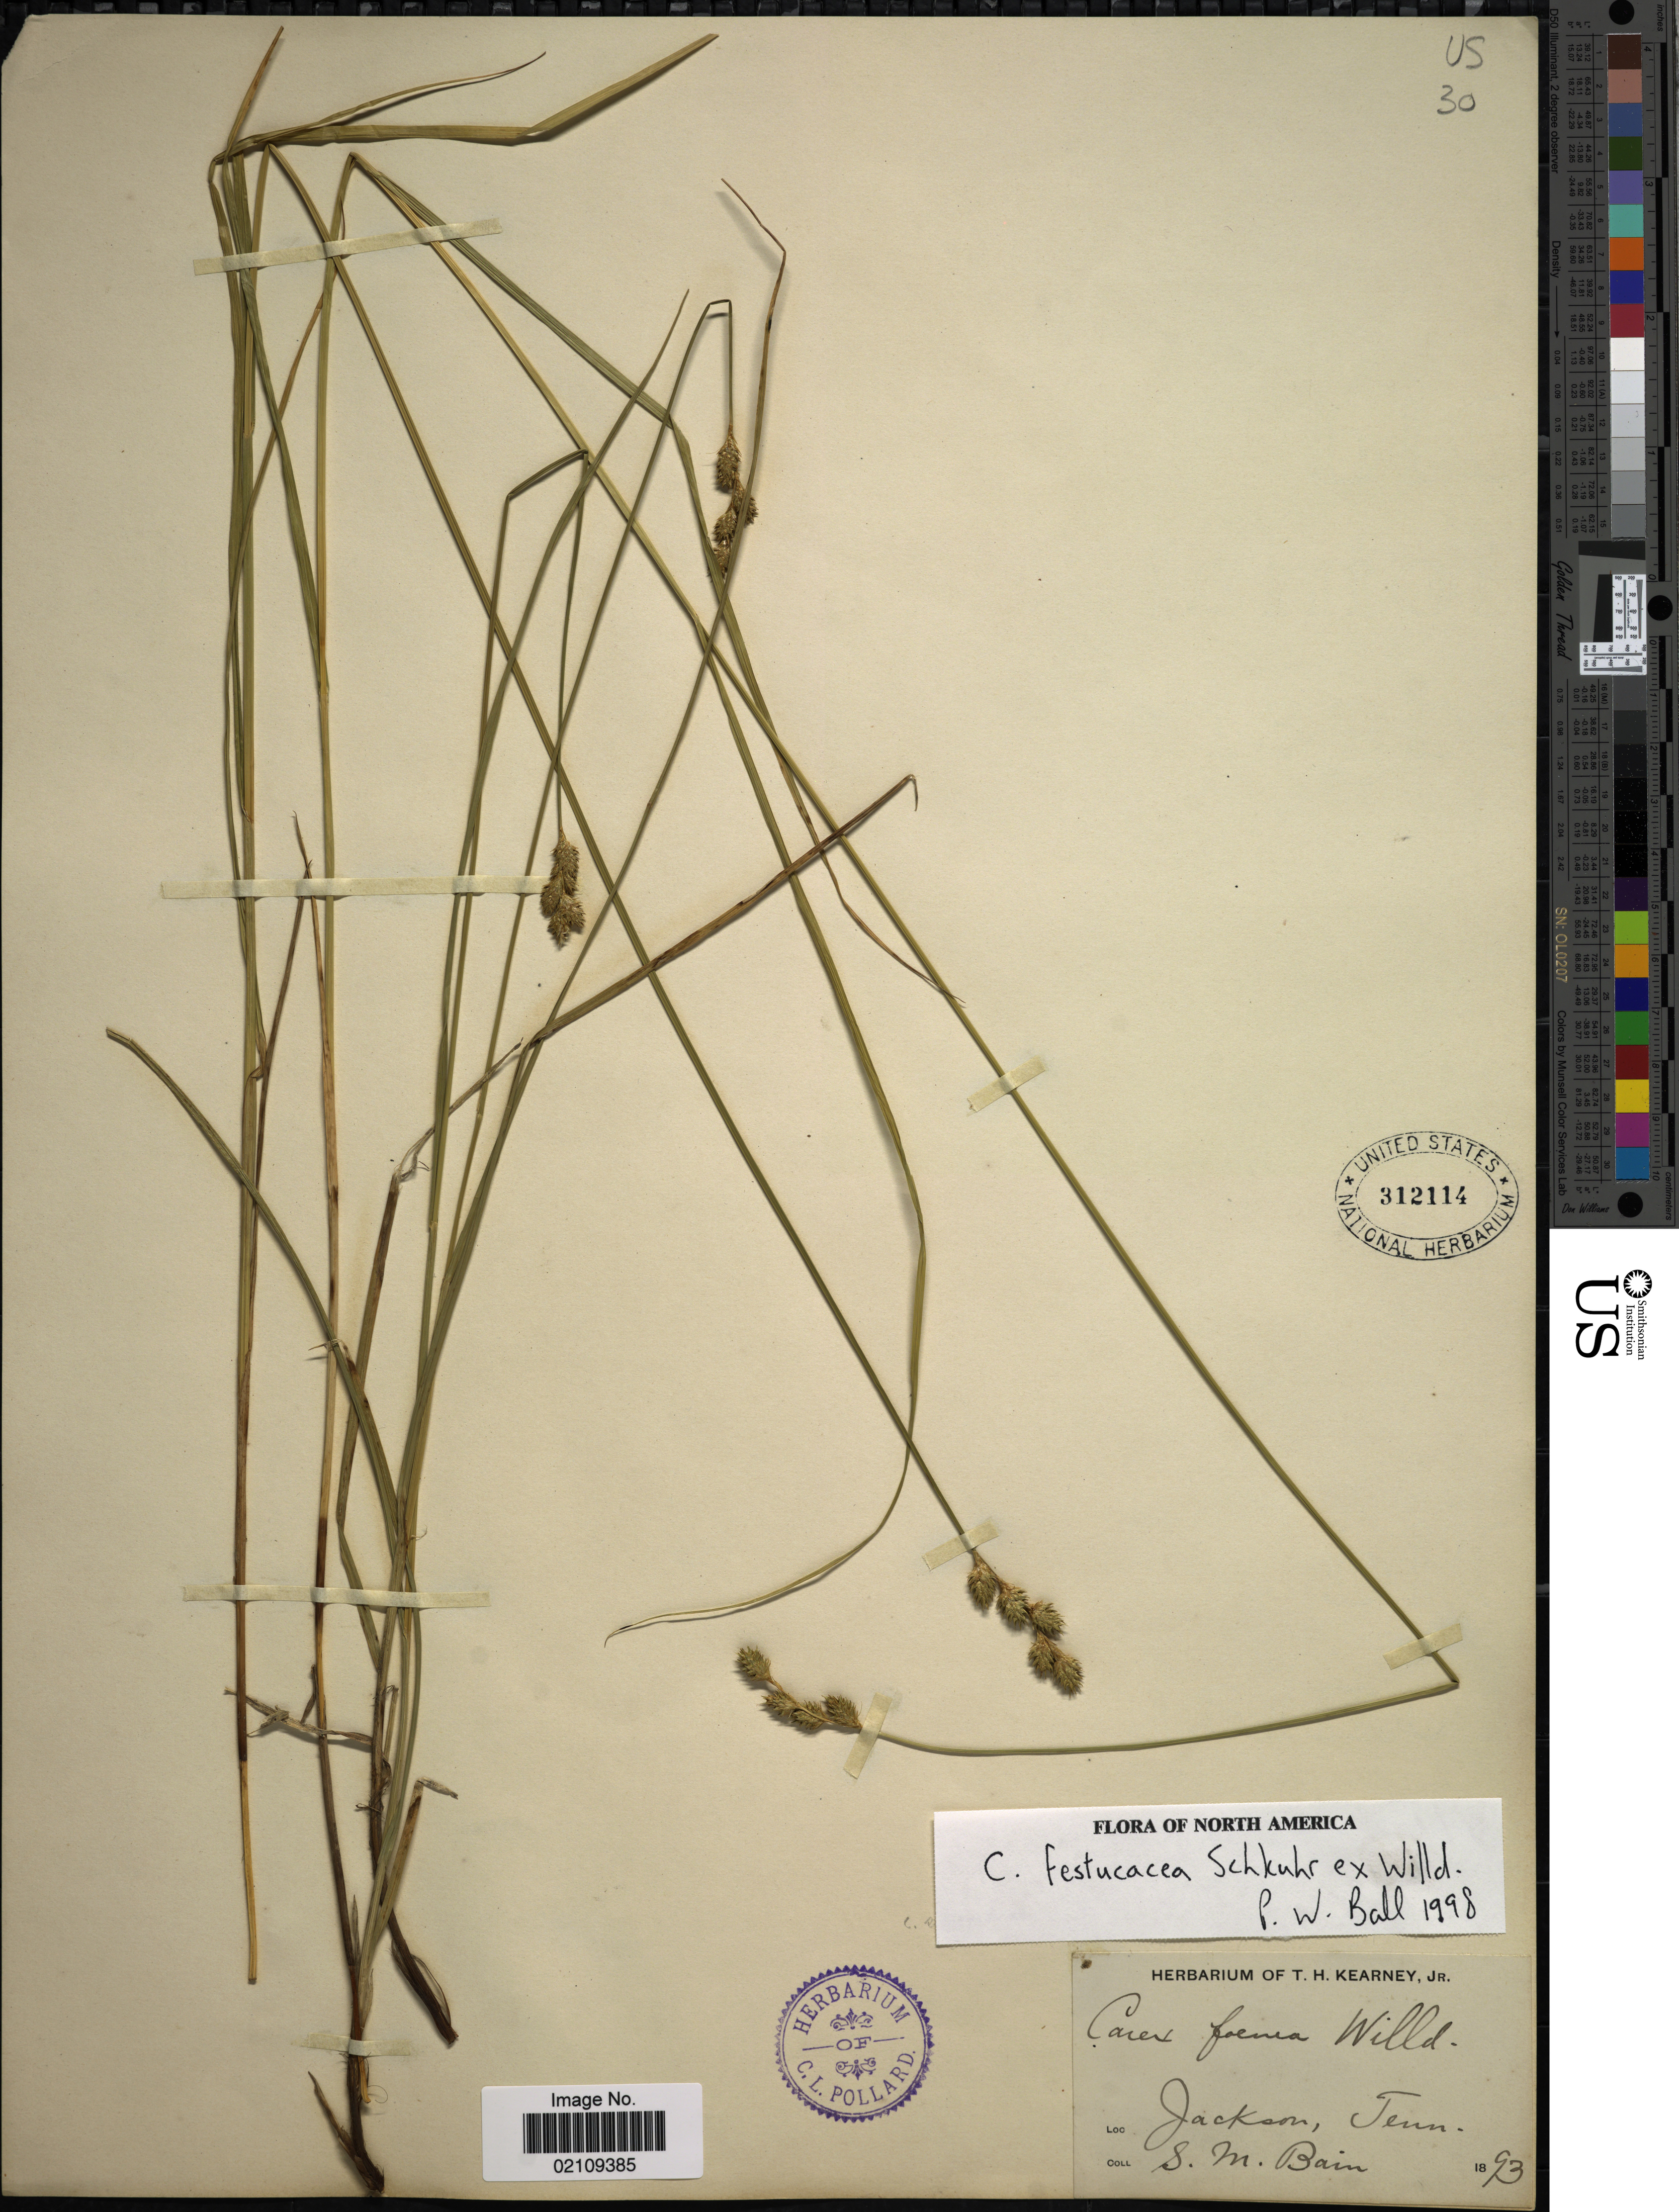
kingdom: Plantae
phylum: Tracheophyta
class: Liliopsida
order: Poales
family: Cyperaceae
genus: Carex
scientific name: Carex festucacea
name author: Willd.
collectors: S. M. Bain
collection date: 1893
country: United States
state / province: Tennessee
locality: Jackson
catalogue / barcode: US 312114